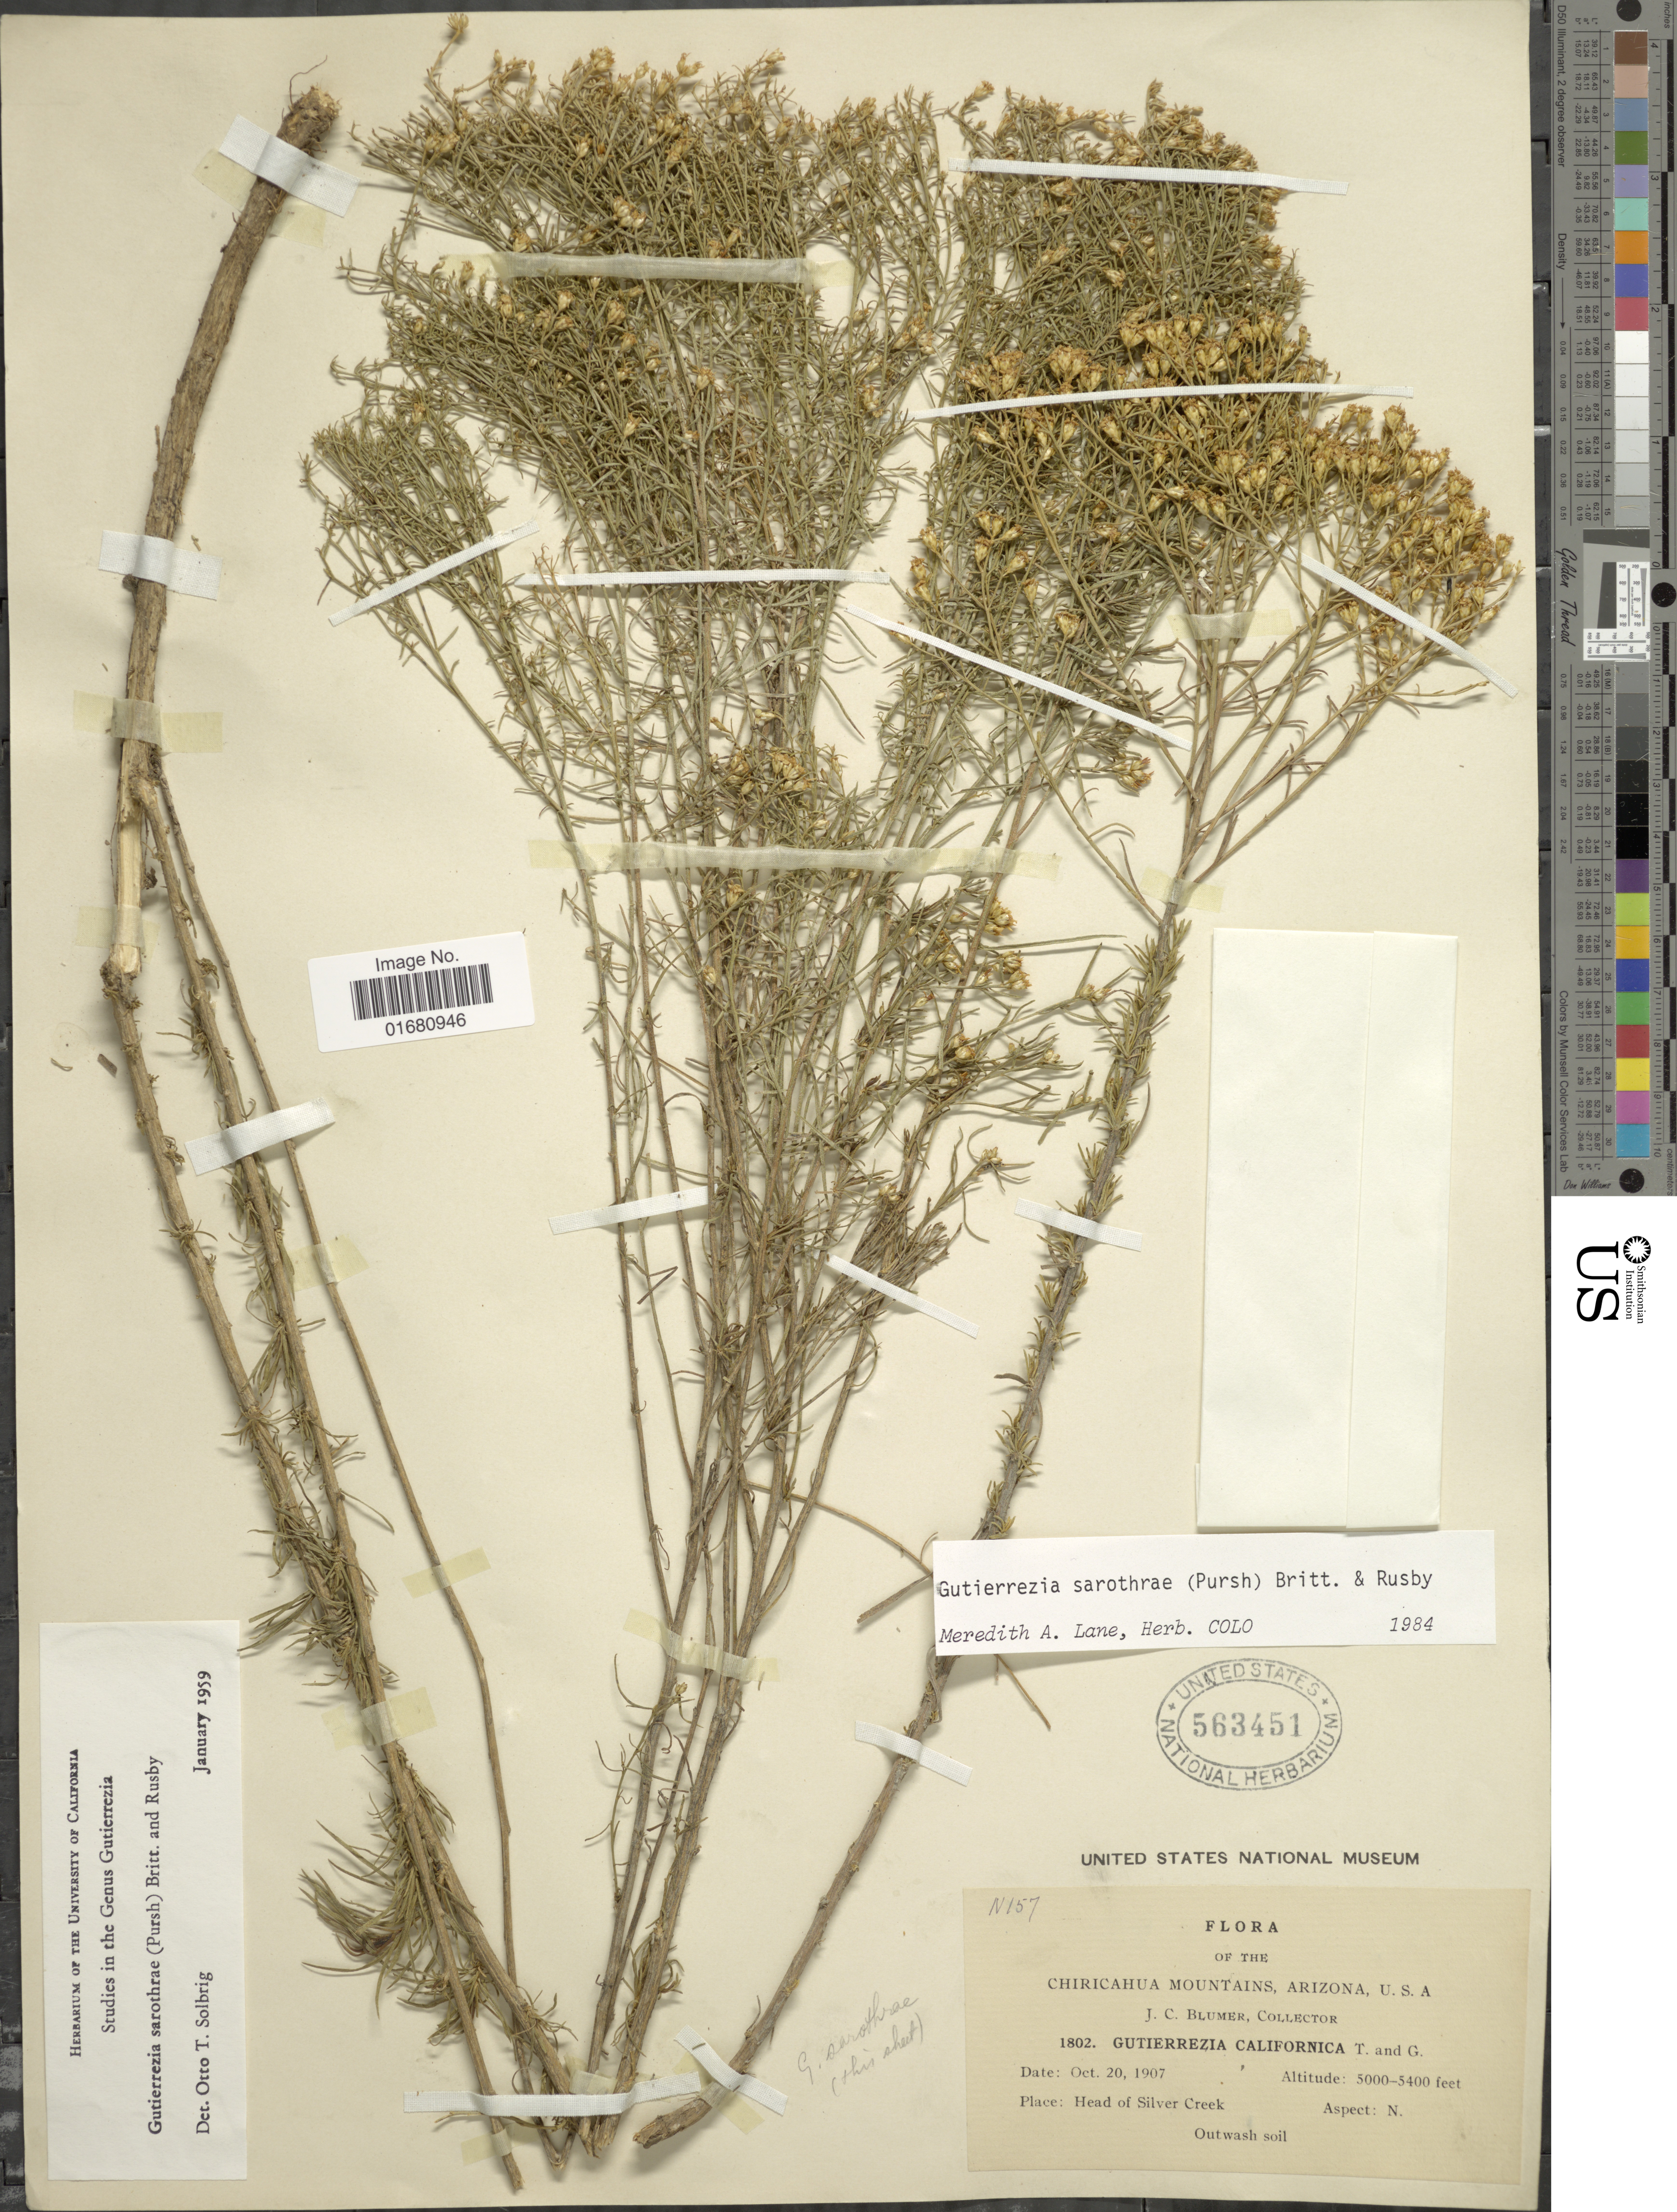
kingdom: Plantae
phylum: Tracheophyta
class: Magnoliopsida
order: Asterales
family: Asteraceae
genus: Gutierrezia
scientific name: Gutierrezia sarothrae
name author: (Pursh) Britton & Rusby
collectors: J. C. Blumer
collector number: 157?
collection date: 1907-10-20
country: United States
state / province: Arizona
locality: Chiricahua Mountains, Head of Silver Creek, Aspect : N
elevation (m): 1524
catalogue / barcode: US 56451